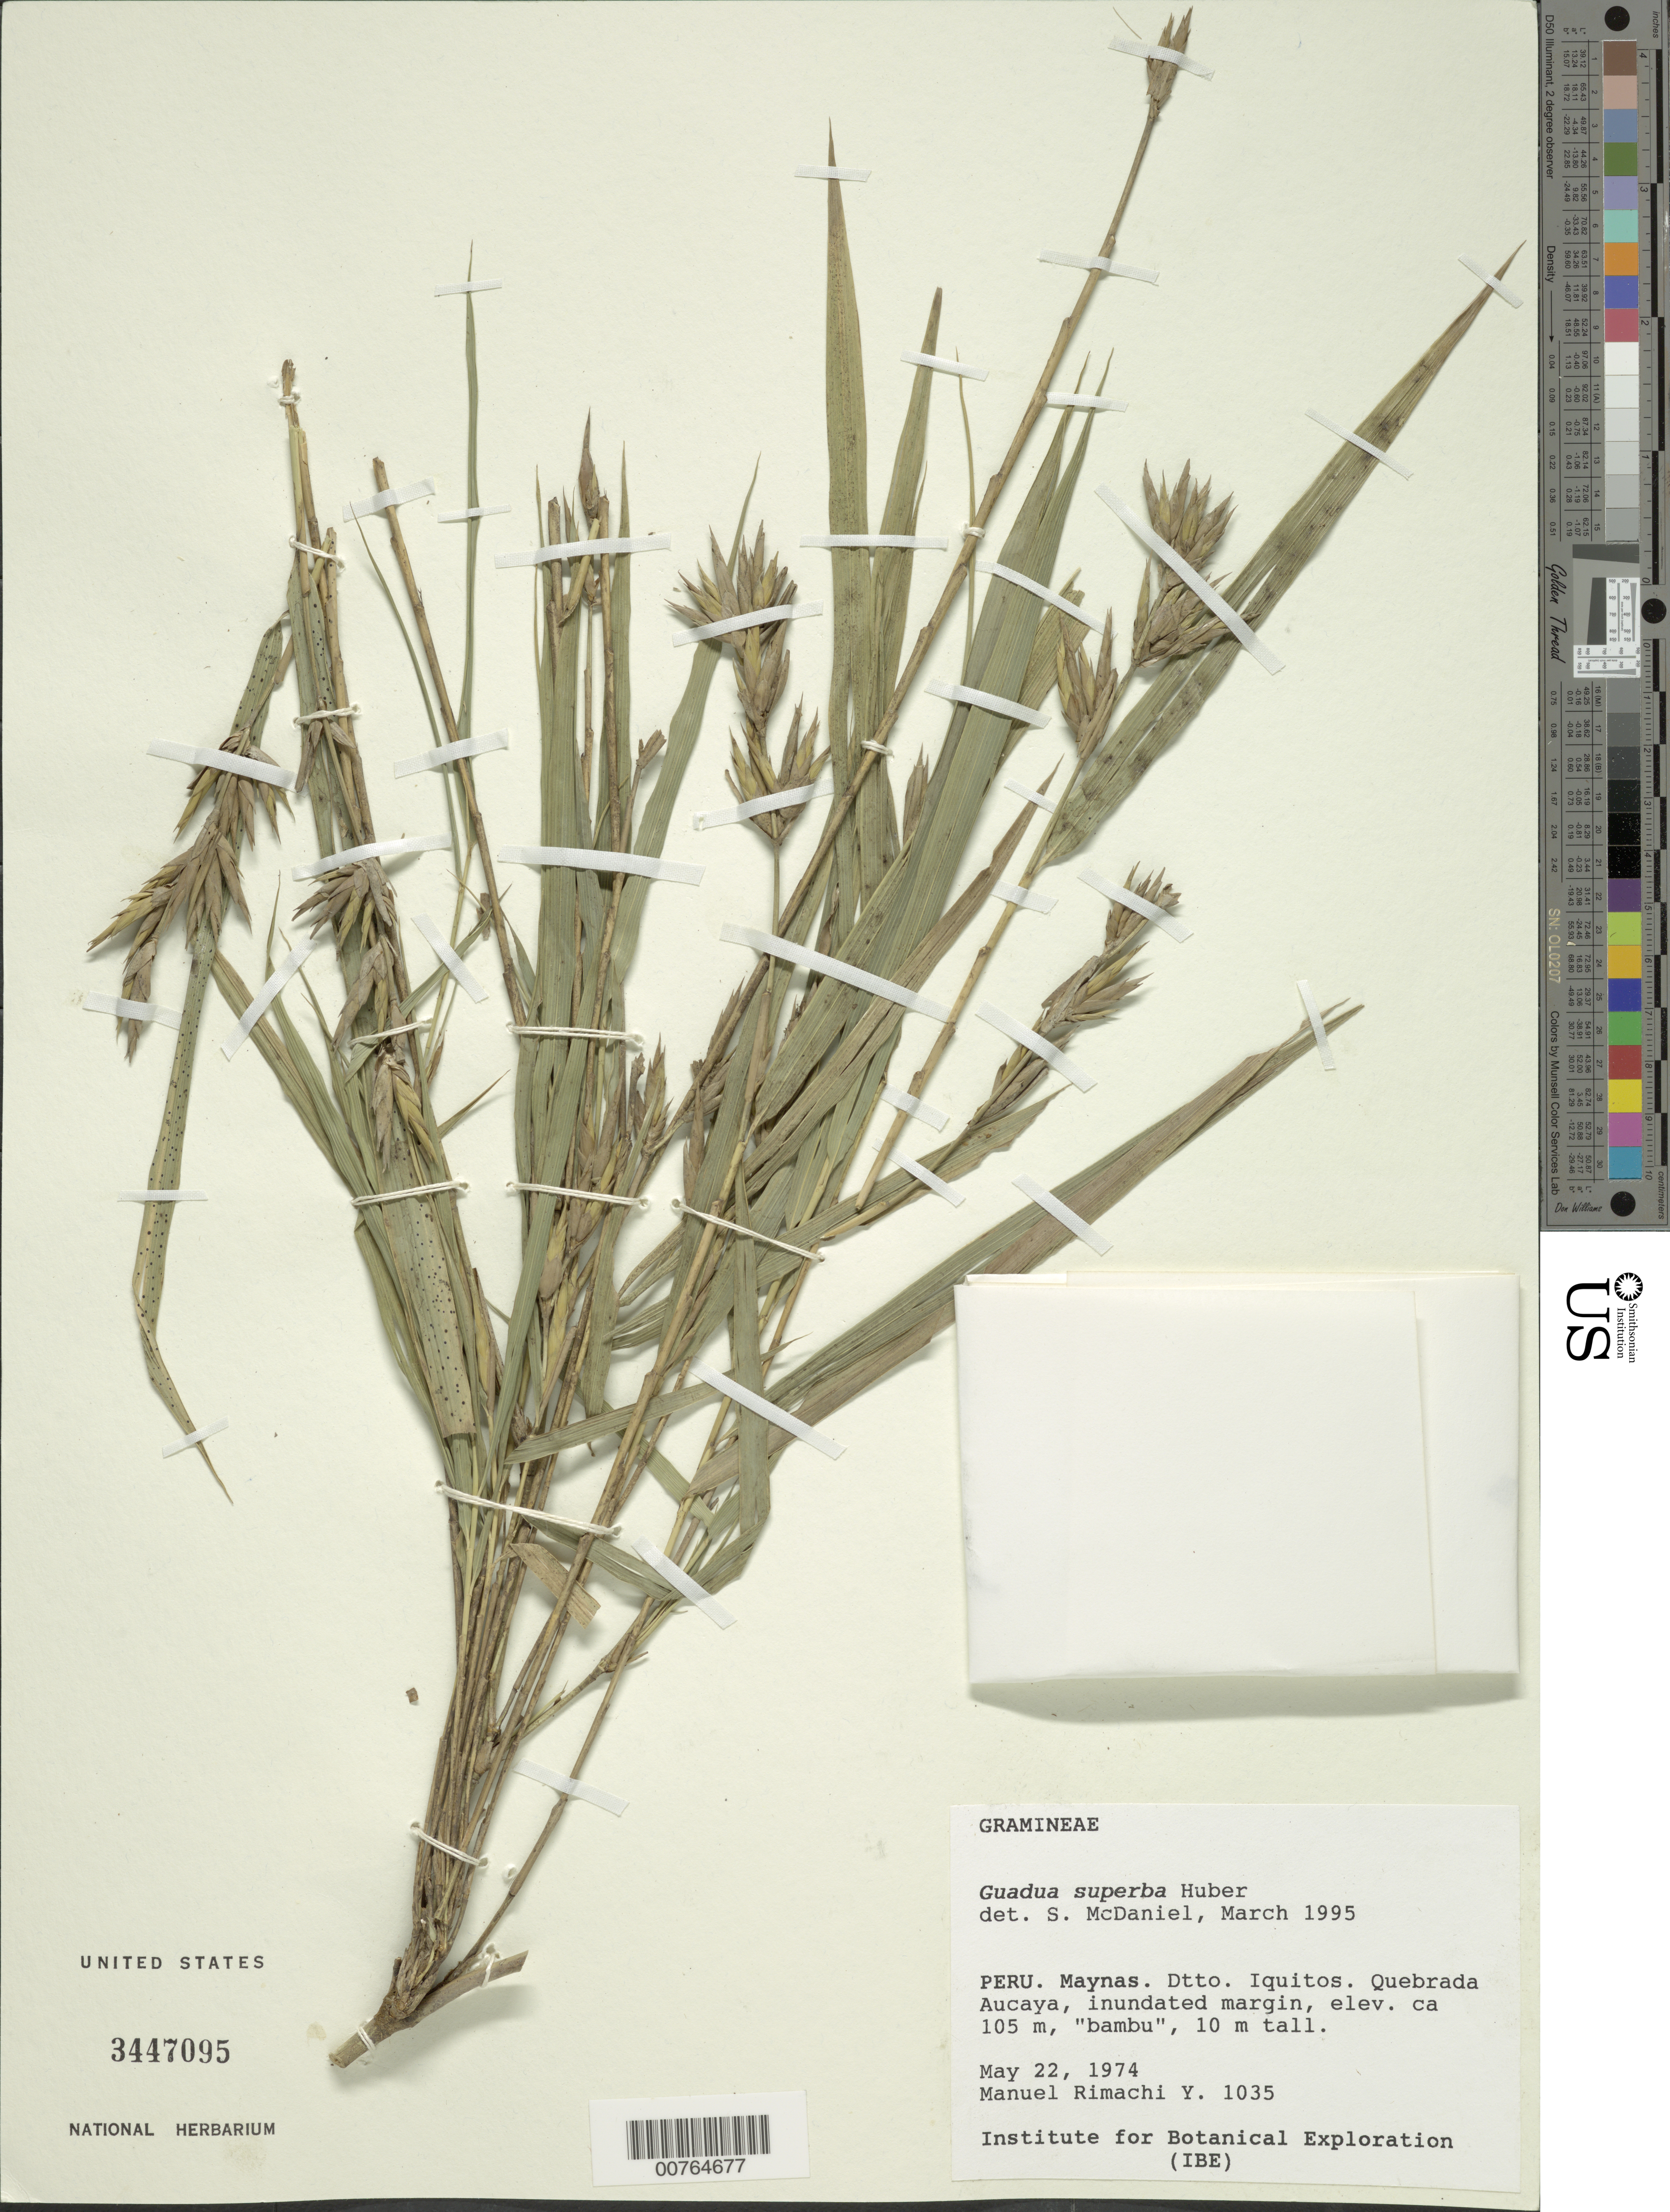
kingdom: Plantae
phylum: Tracheophyta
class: Liliopsida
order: Poales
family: Poaceae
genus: Guadua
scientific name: Guadua superba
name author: Huber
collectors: M. Rimachi Y.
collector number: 1035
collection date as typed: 22 May 1974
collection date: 1974-05-22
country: Peru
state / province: Loreto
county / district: Maynas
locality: Quebrada Acaya, Iquitos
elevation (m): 105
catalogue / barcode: US 3447095